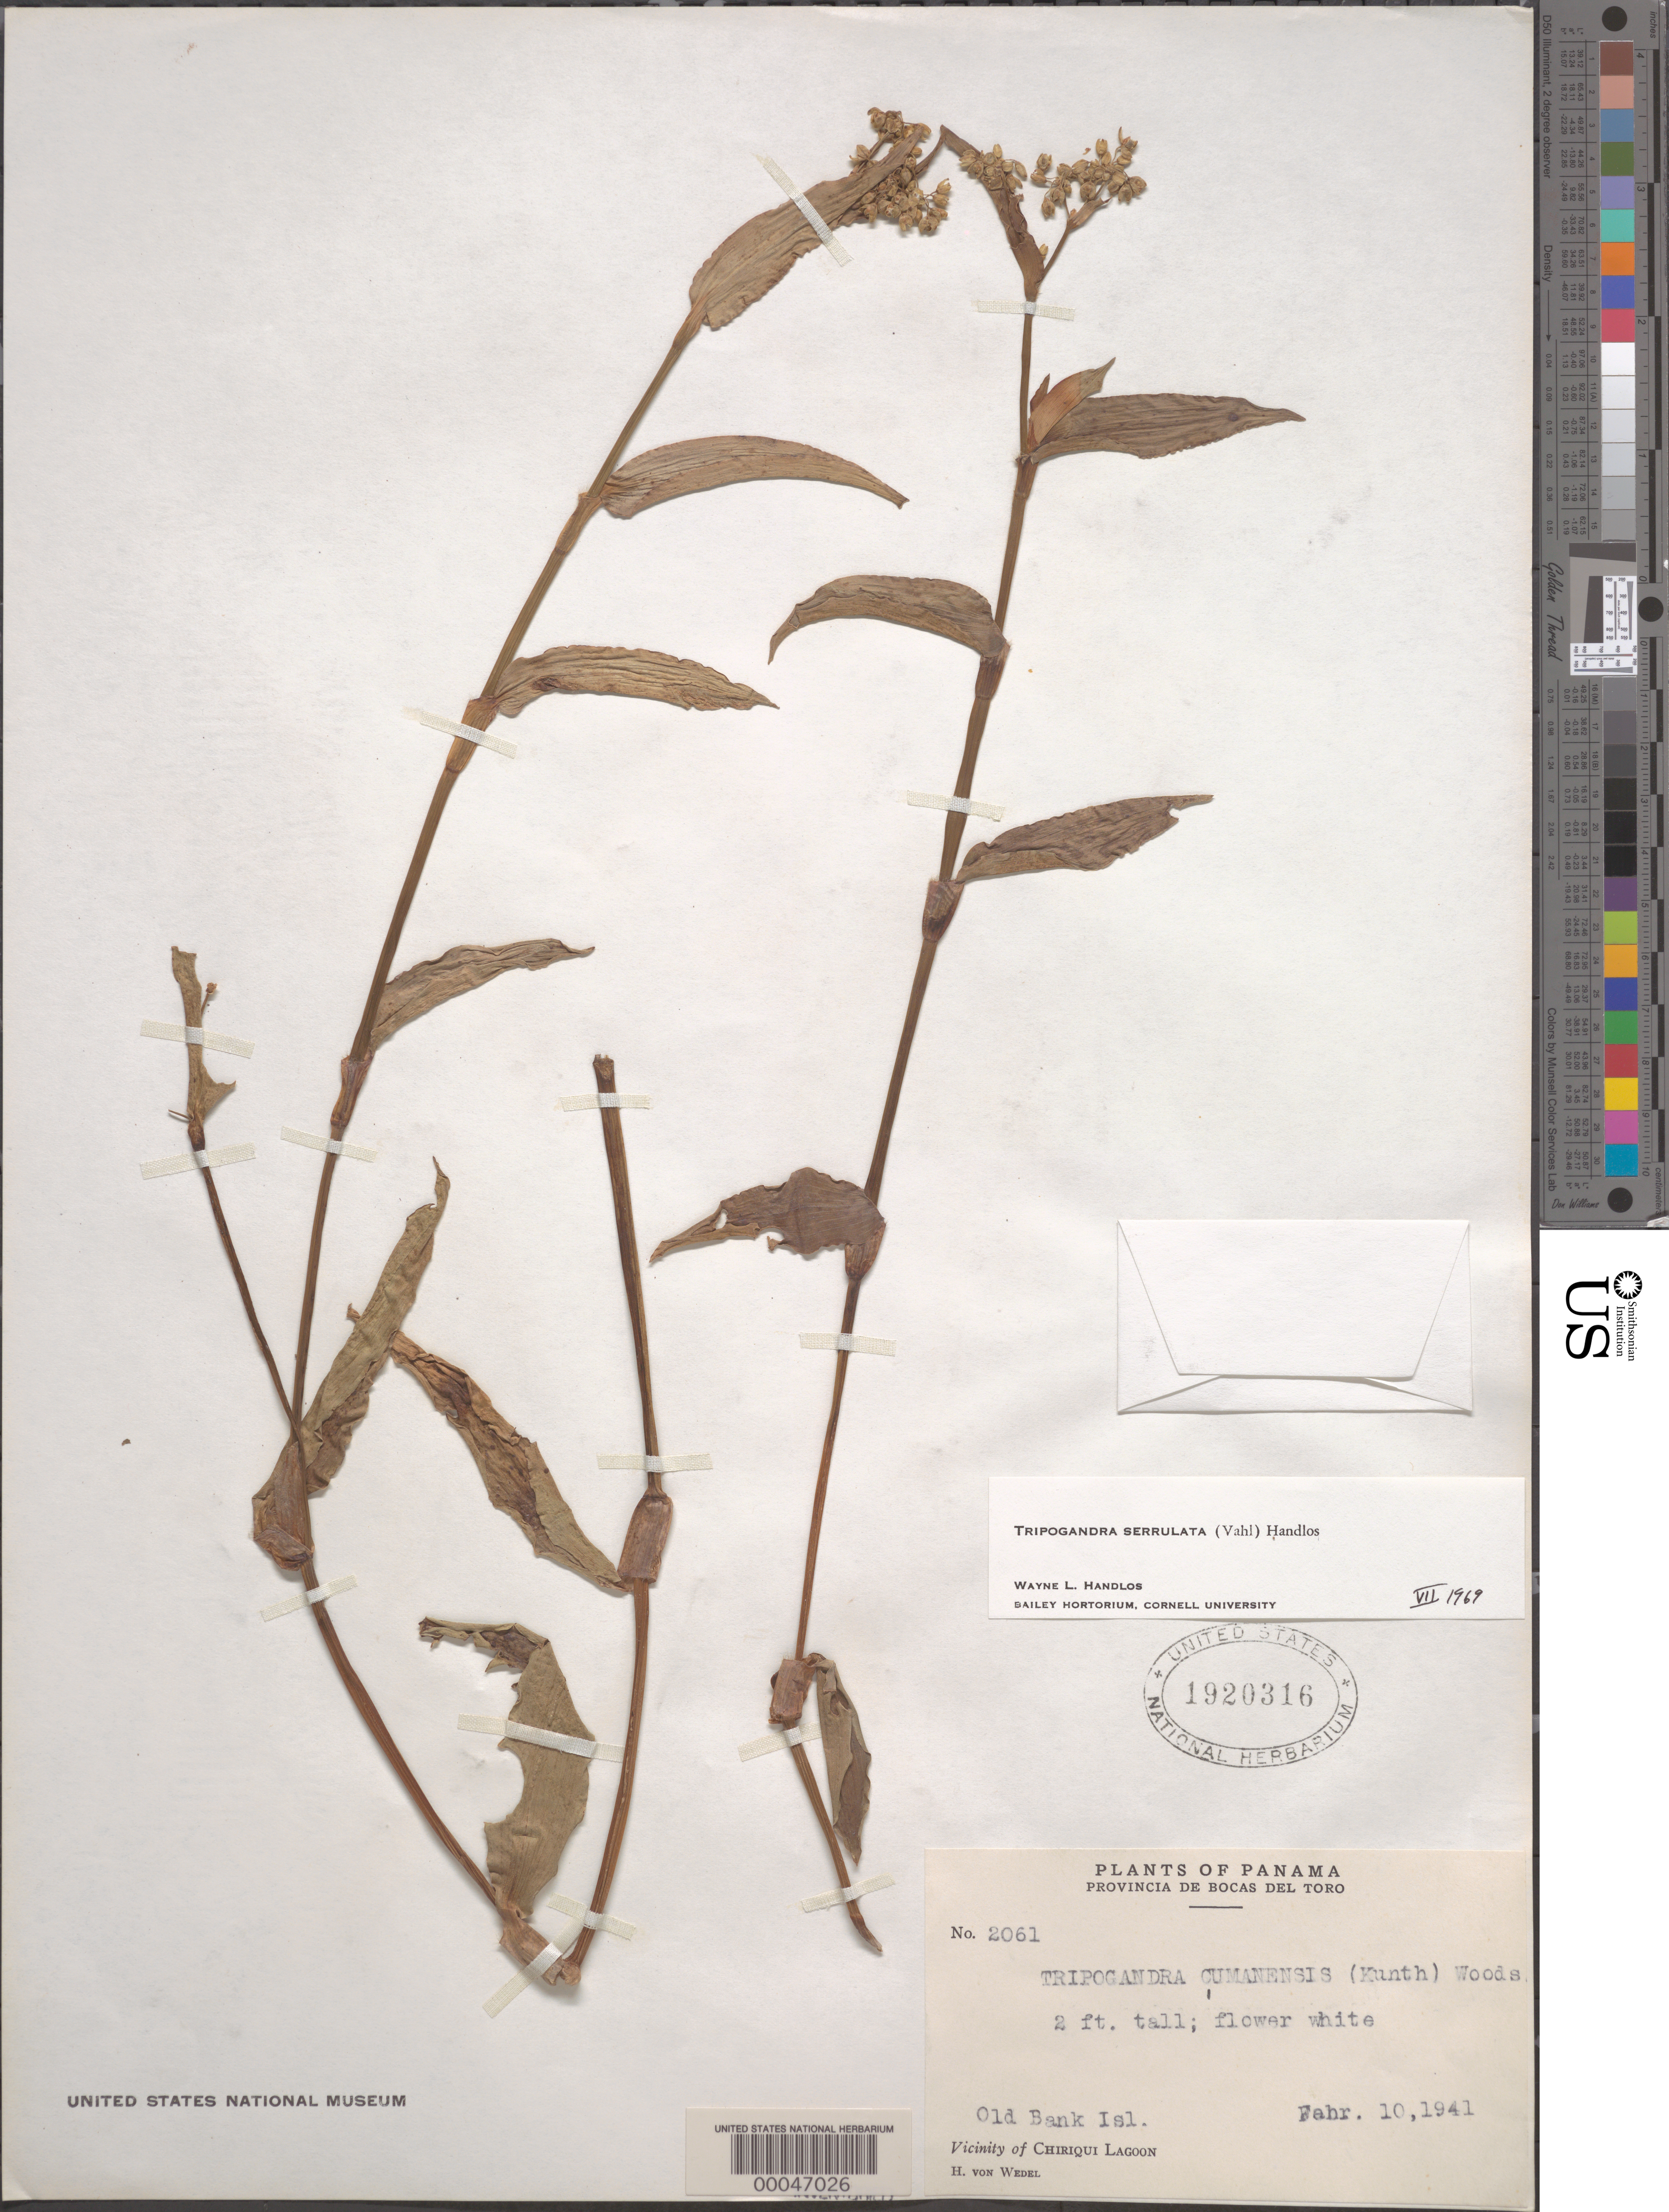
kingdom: Plantae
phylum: Tracheophyta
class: Liliopsida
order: Commelinales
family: Commelinaceae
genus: Tripogandra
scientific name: Tripogandra serrulata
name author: (Vahl) Handlos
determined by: Handlos, W. L.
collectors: H. von Wedel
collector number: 2061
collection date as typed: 10 Feb 1941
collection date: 1941-02-10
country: Panama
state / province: Bocas del Toro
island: Bastimentos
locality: Old Bank Island [= Isla Bastimentos], Chiriquí Lagoon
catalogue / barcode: US 1920316